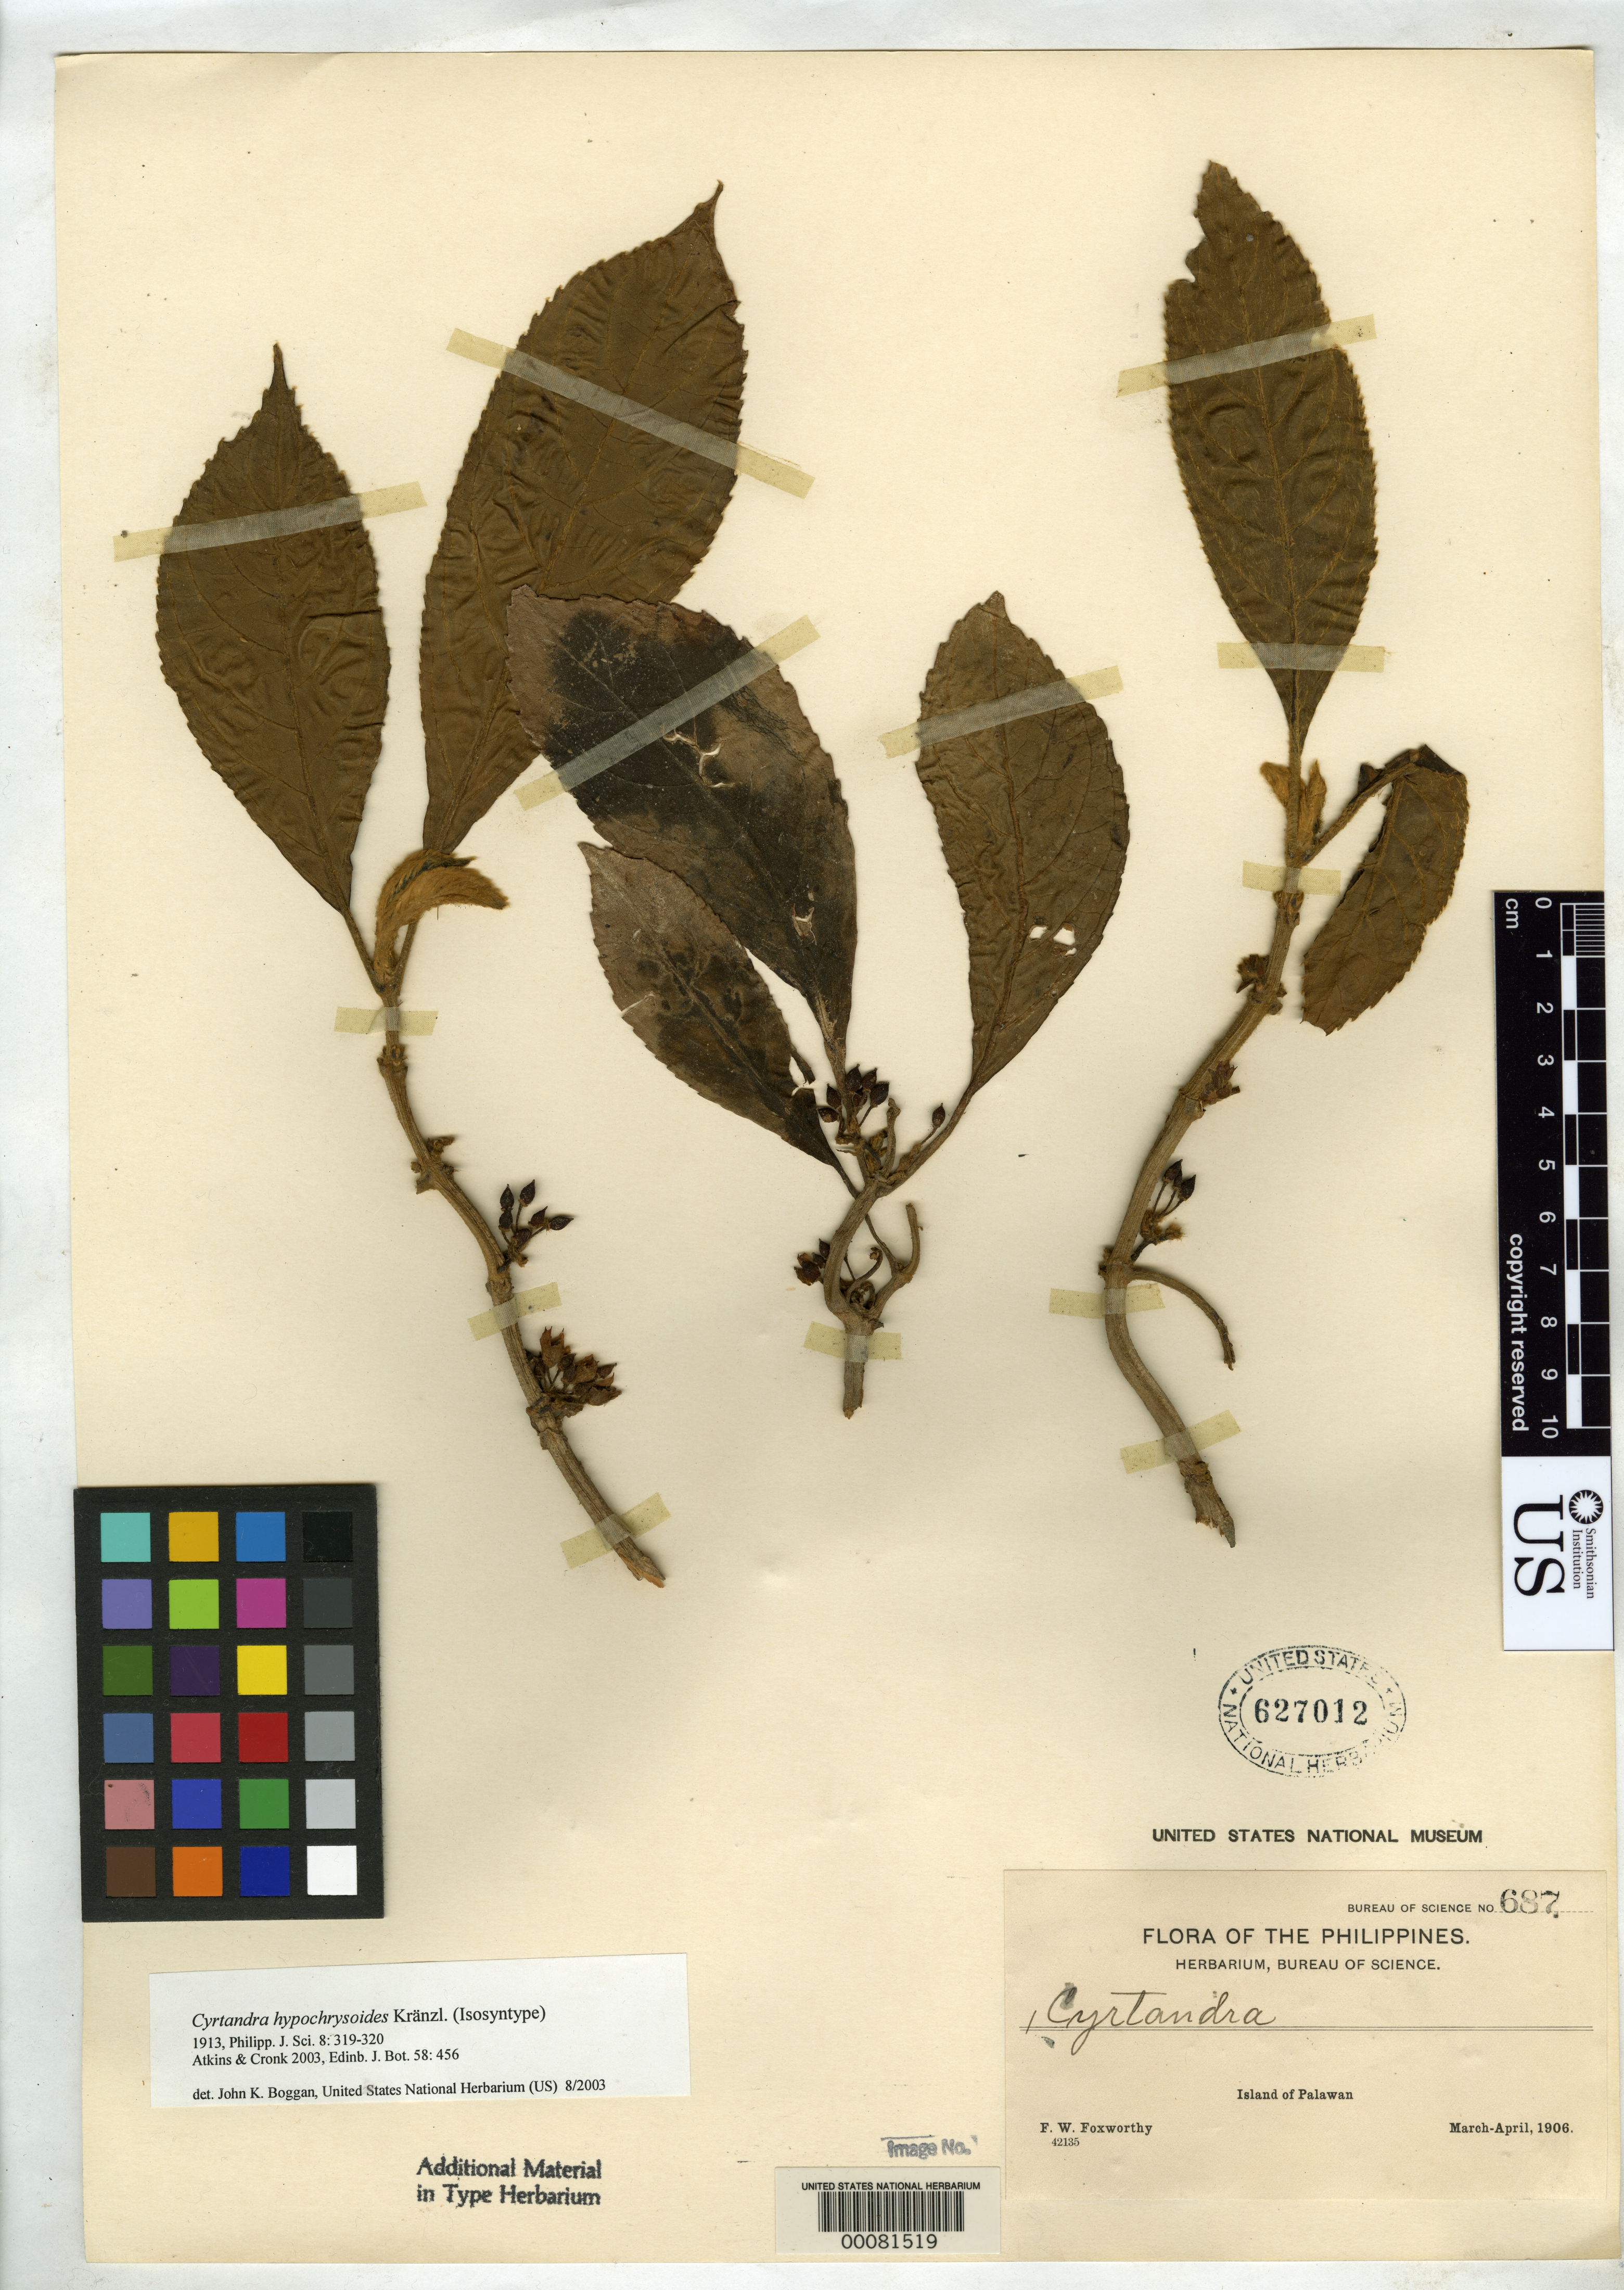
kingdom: Plantae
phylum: Tracheophyta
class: Magnoliopsida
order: Lamiales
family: Gesneriaceae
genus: Cyrtandra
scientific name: Cyrtandra hypochrysoides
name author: Kraenzl.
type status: Syntype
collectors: F. W. Foxworthy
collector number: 687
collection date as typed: Mar 1906 to -- Apr 1906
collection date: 1906-03/1906-04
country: Philippines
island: Palawan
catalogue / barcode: US 627012